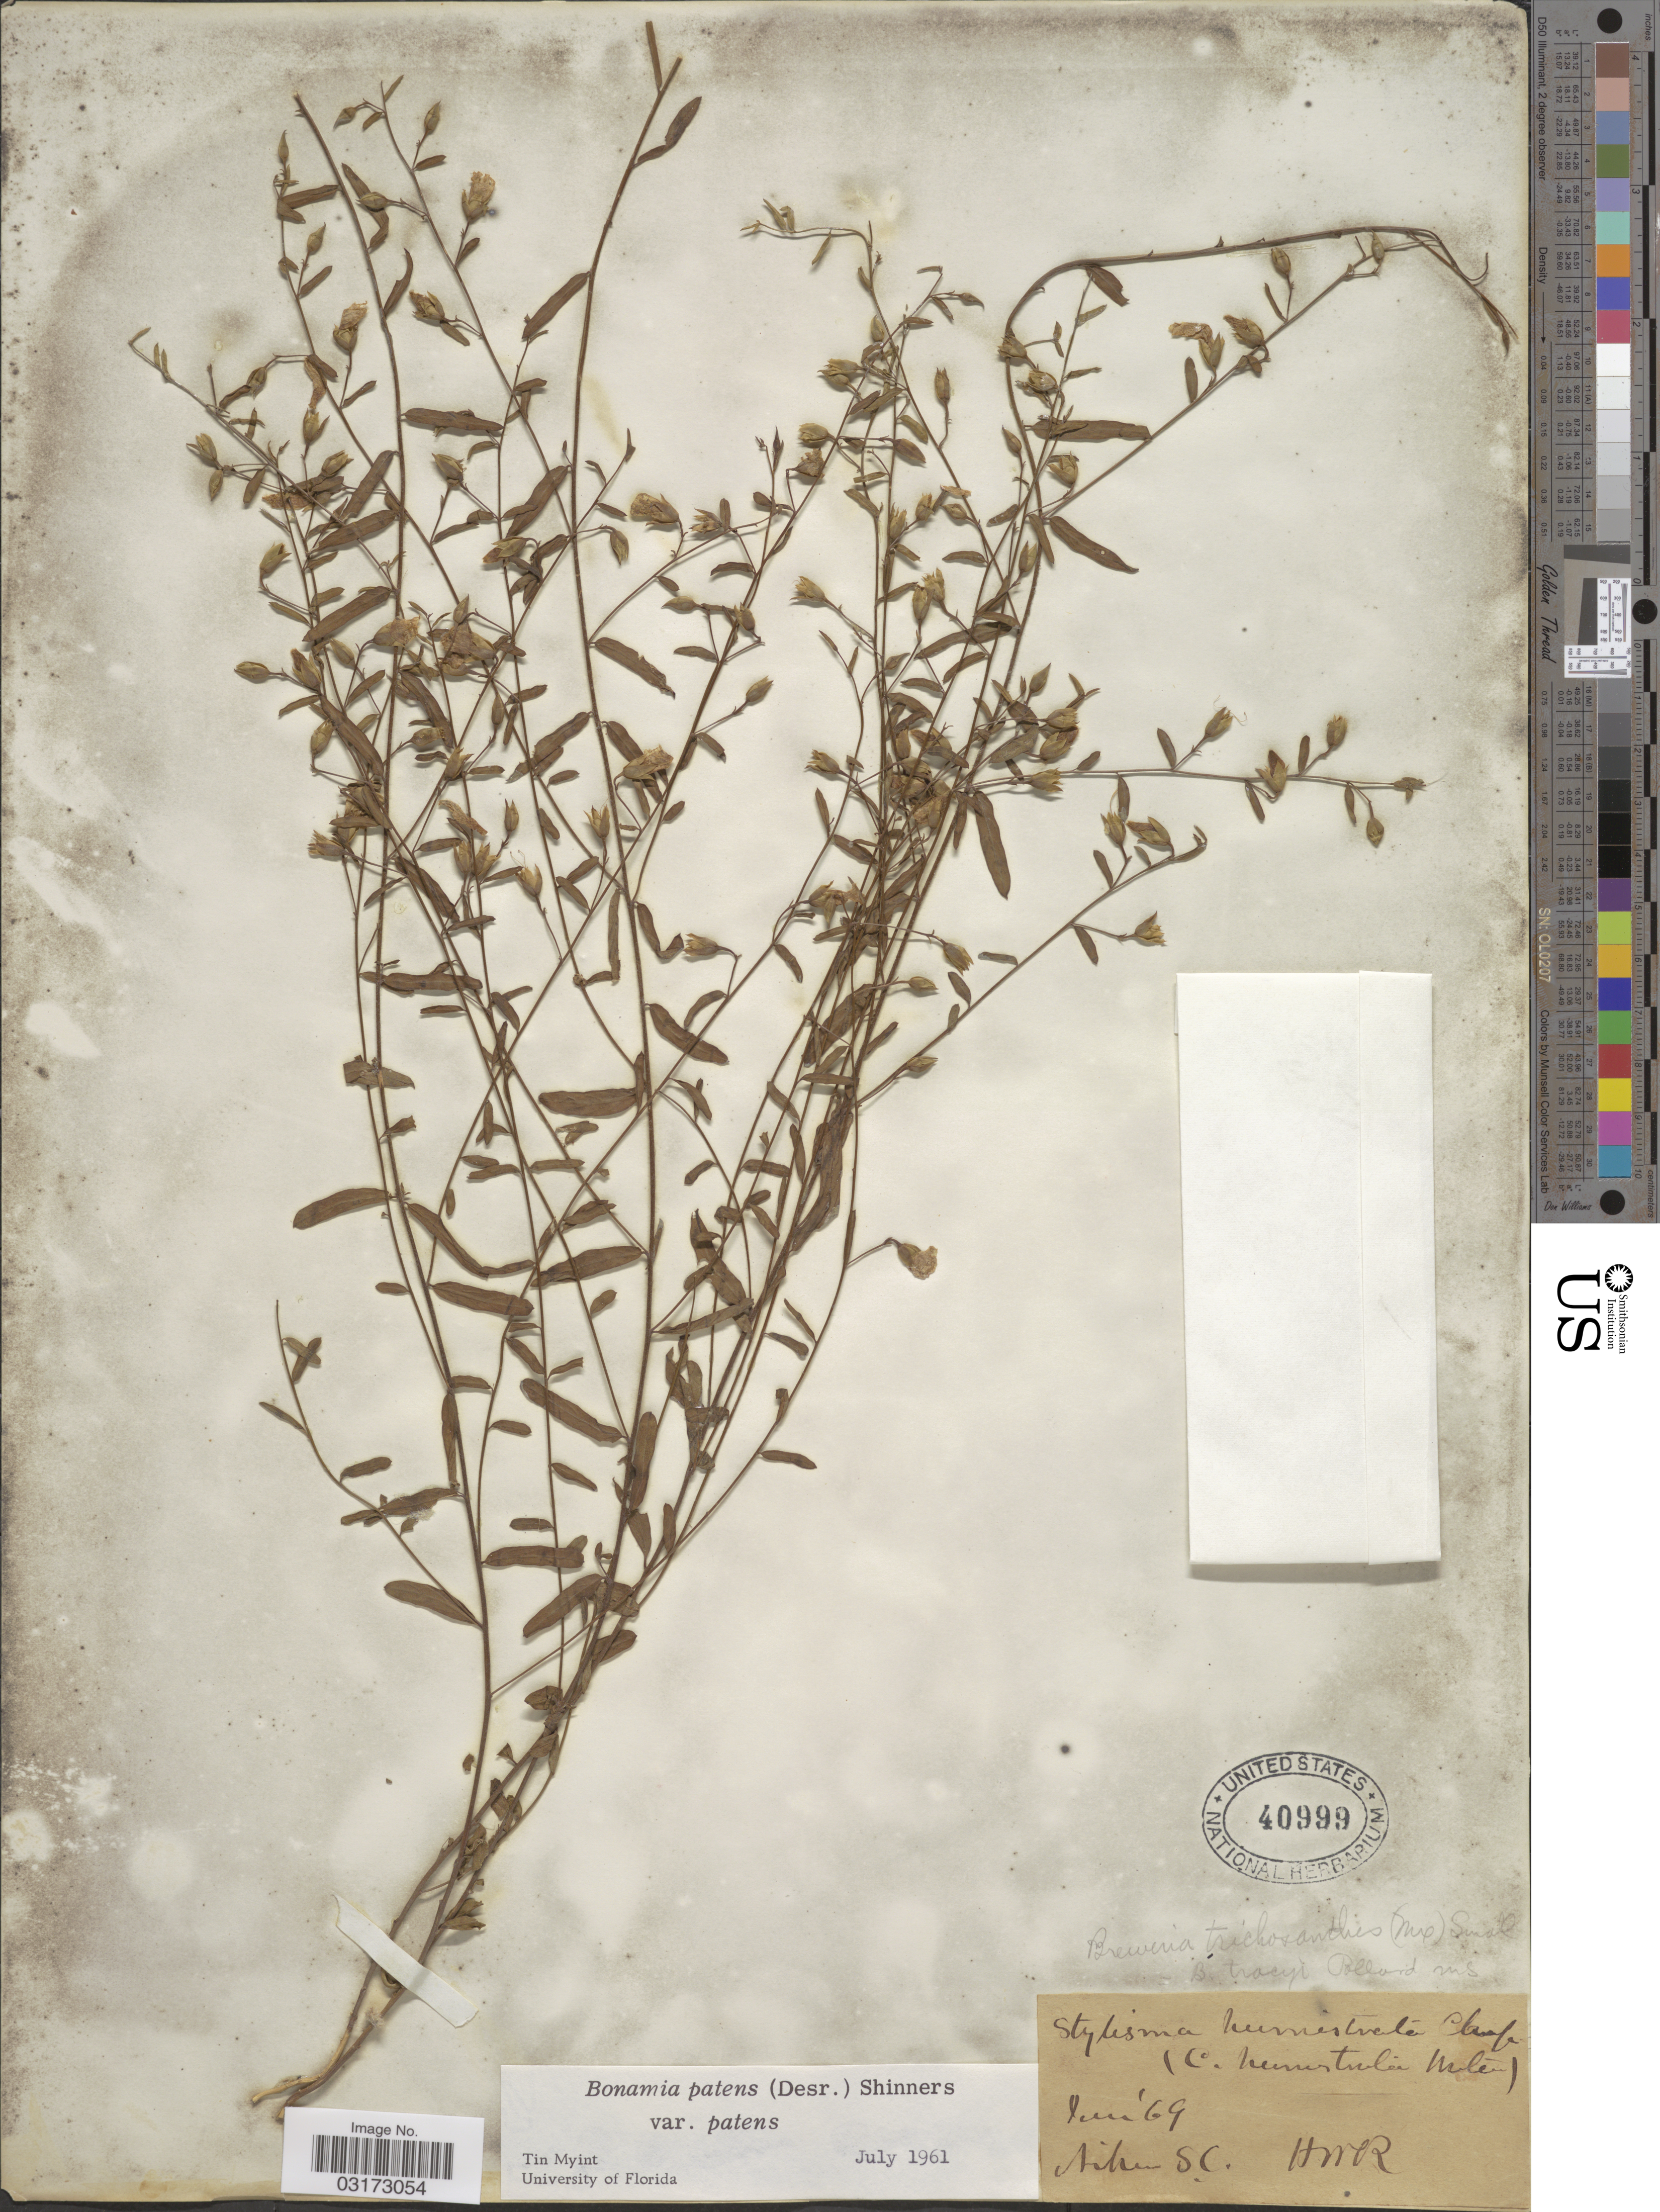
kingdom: Plantae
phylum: Tracheophyta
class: Magnoliopsida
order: Solanales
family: Convolvulaceae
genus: Stylisma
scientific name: Stylisma patens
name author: (Desr.) Myint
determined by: Strong, Mark T., (BOT), Smithsonian Institution - National Museum of Natural History (UNITED STATES)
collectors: H. W. R.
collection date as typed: Transcribed d/m/y: /6/69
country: United States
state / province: South Carolina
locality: Aiken.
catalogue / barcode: US 40999